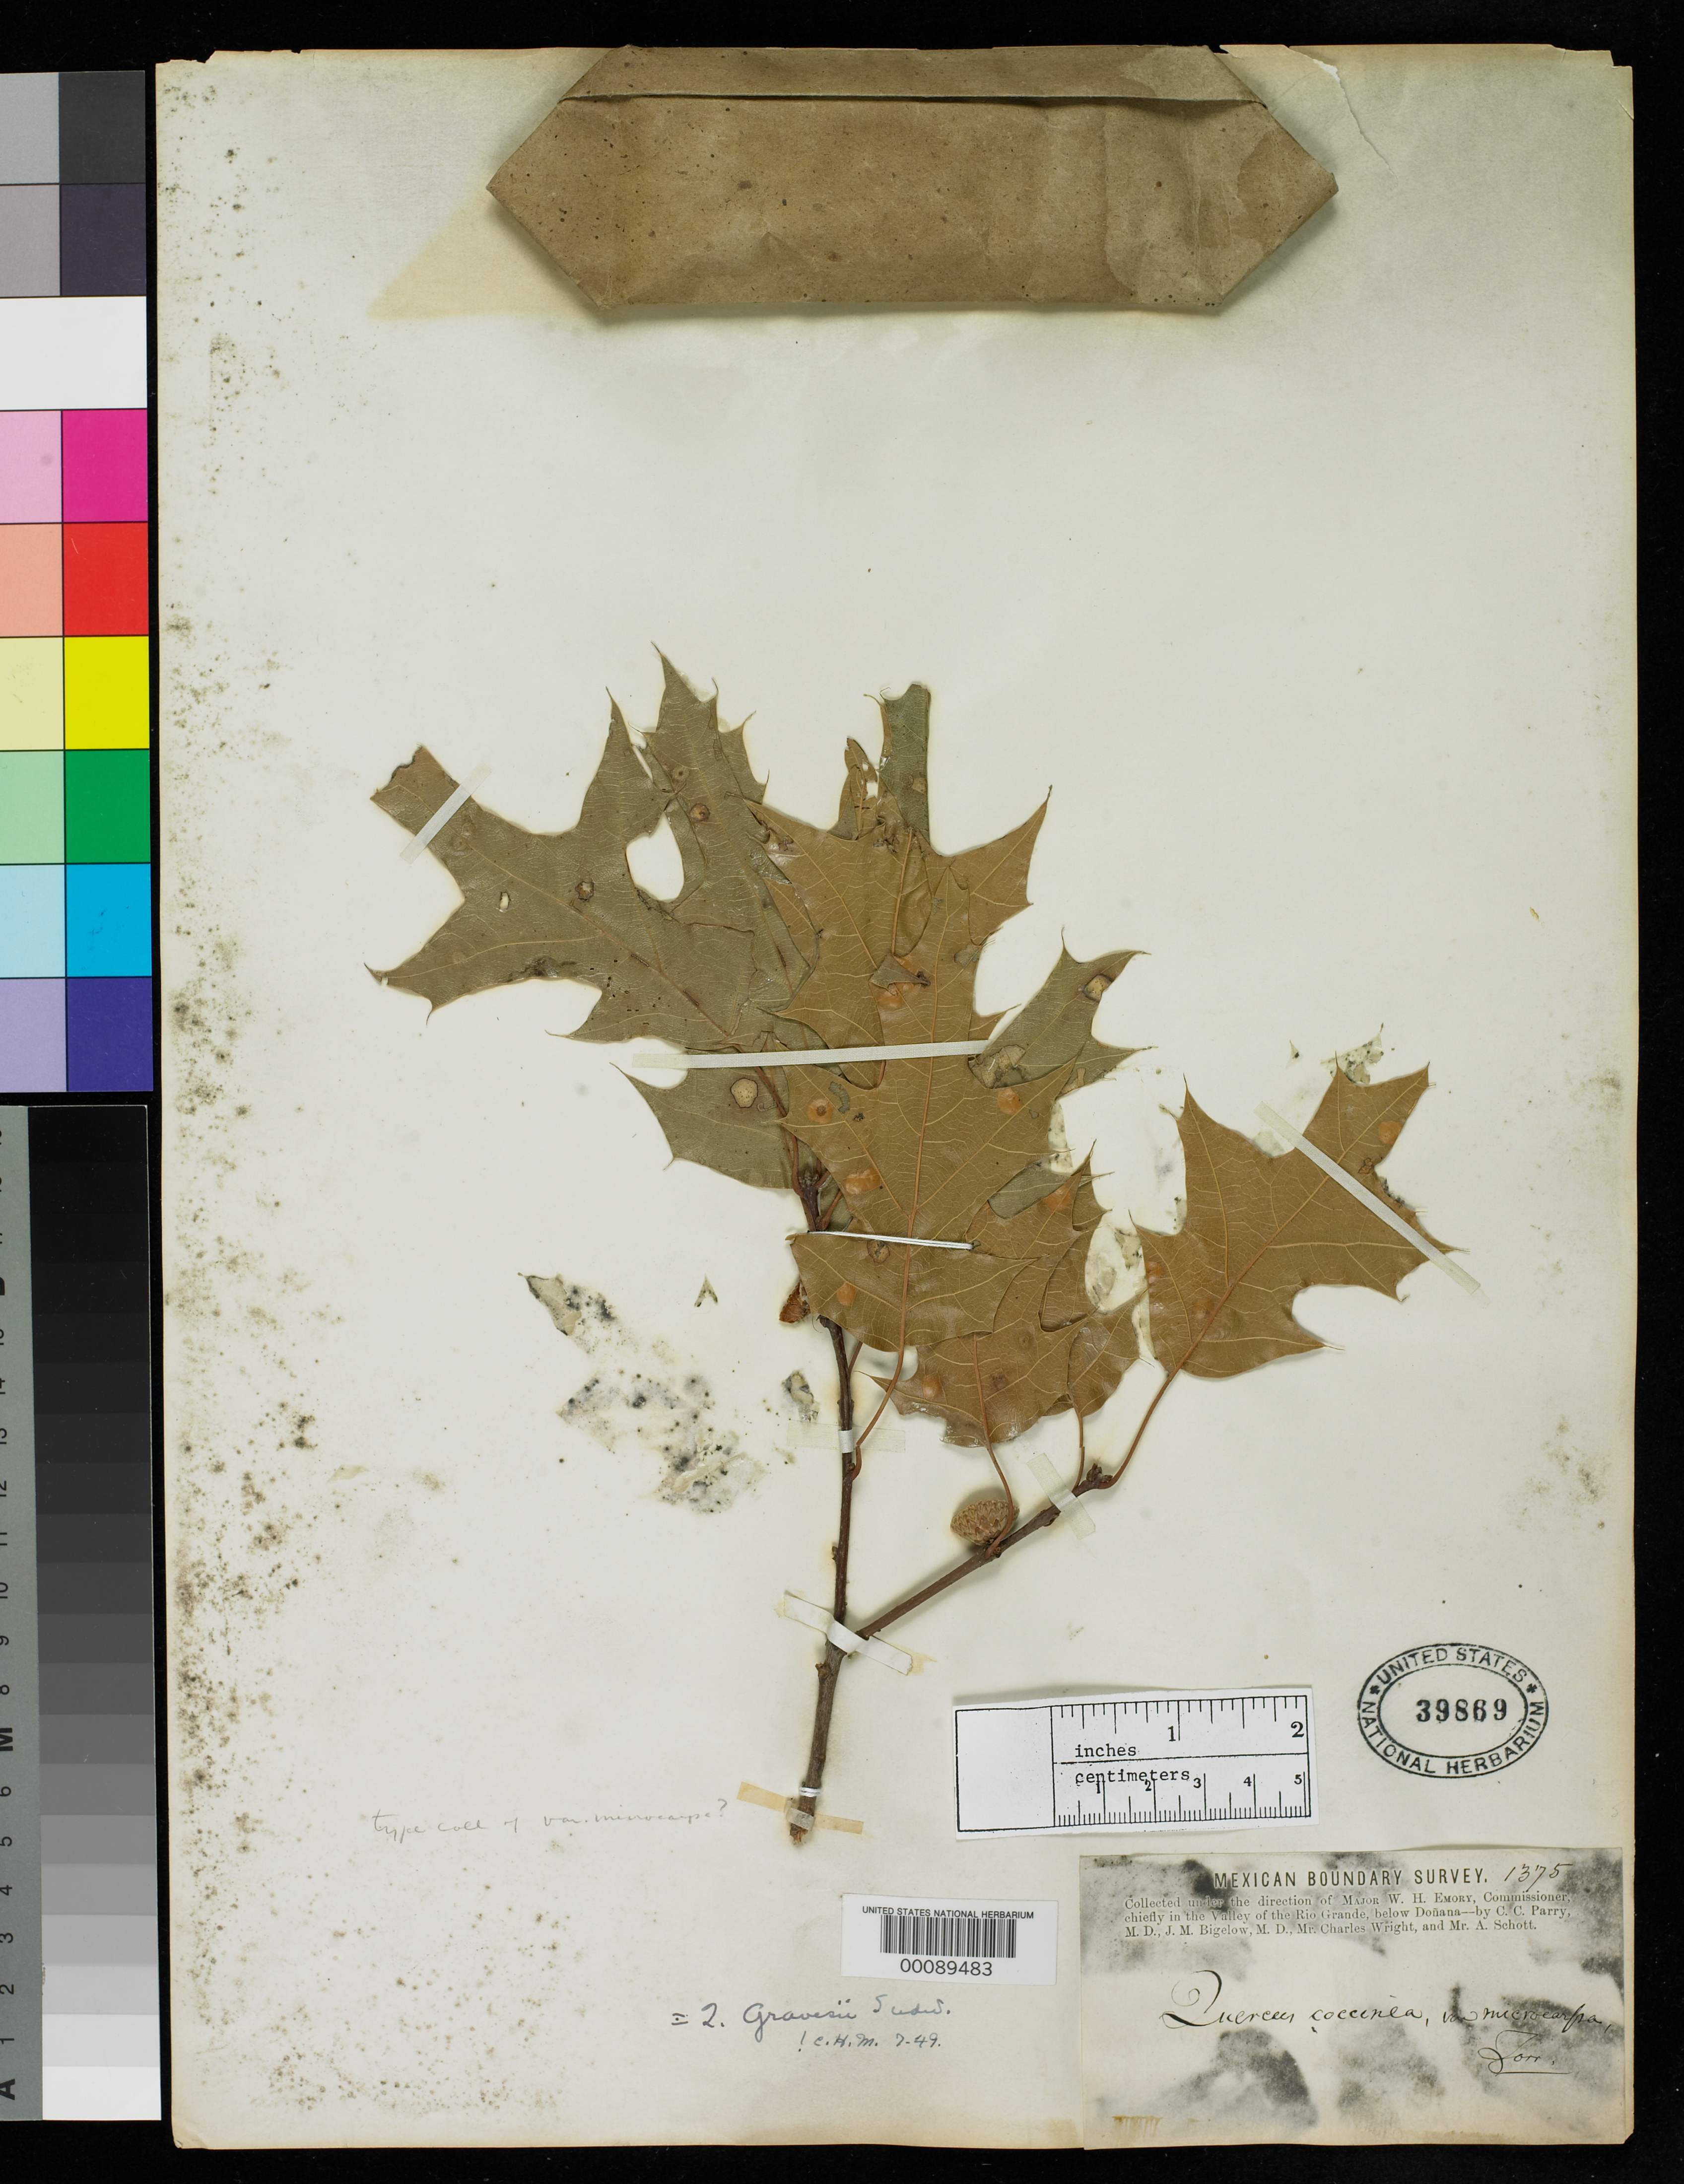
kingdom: Plantae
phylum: Tracheophyta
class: Magnoliopsida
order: Fagales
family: Fagaceae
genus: Quercus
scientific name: Quercus coccinea var. microcarpa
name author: Torr. in Emory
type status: Isosyntype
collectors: J. M. Bigelow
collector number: Mex. Bound. Surv. 1375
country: United States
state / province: Texas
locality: Mouth of Pecos.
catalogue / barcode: US 39869